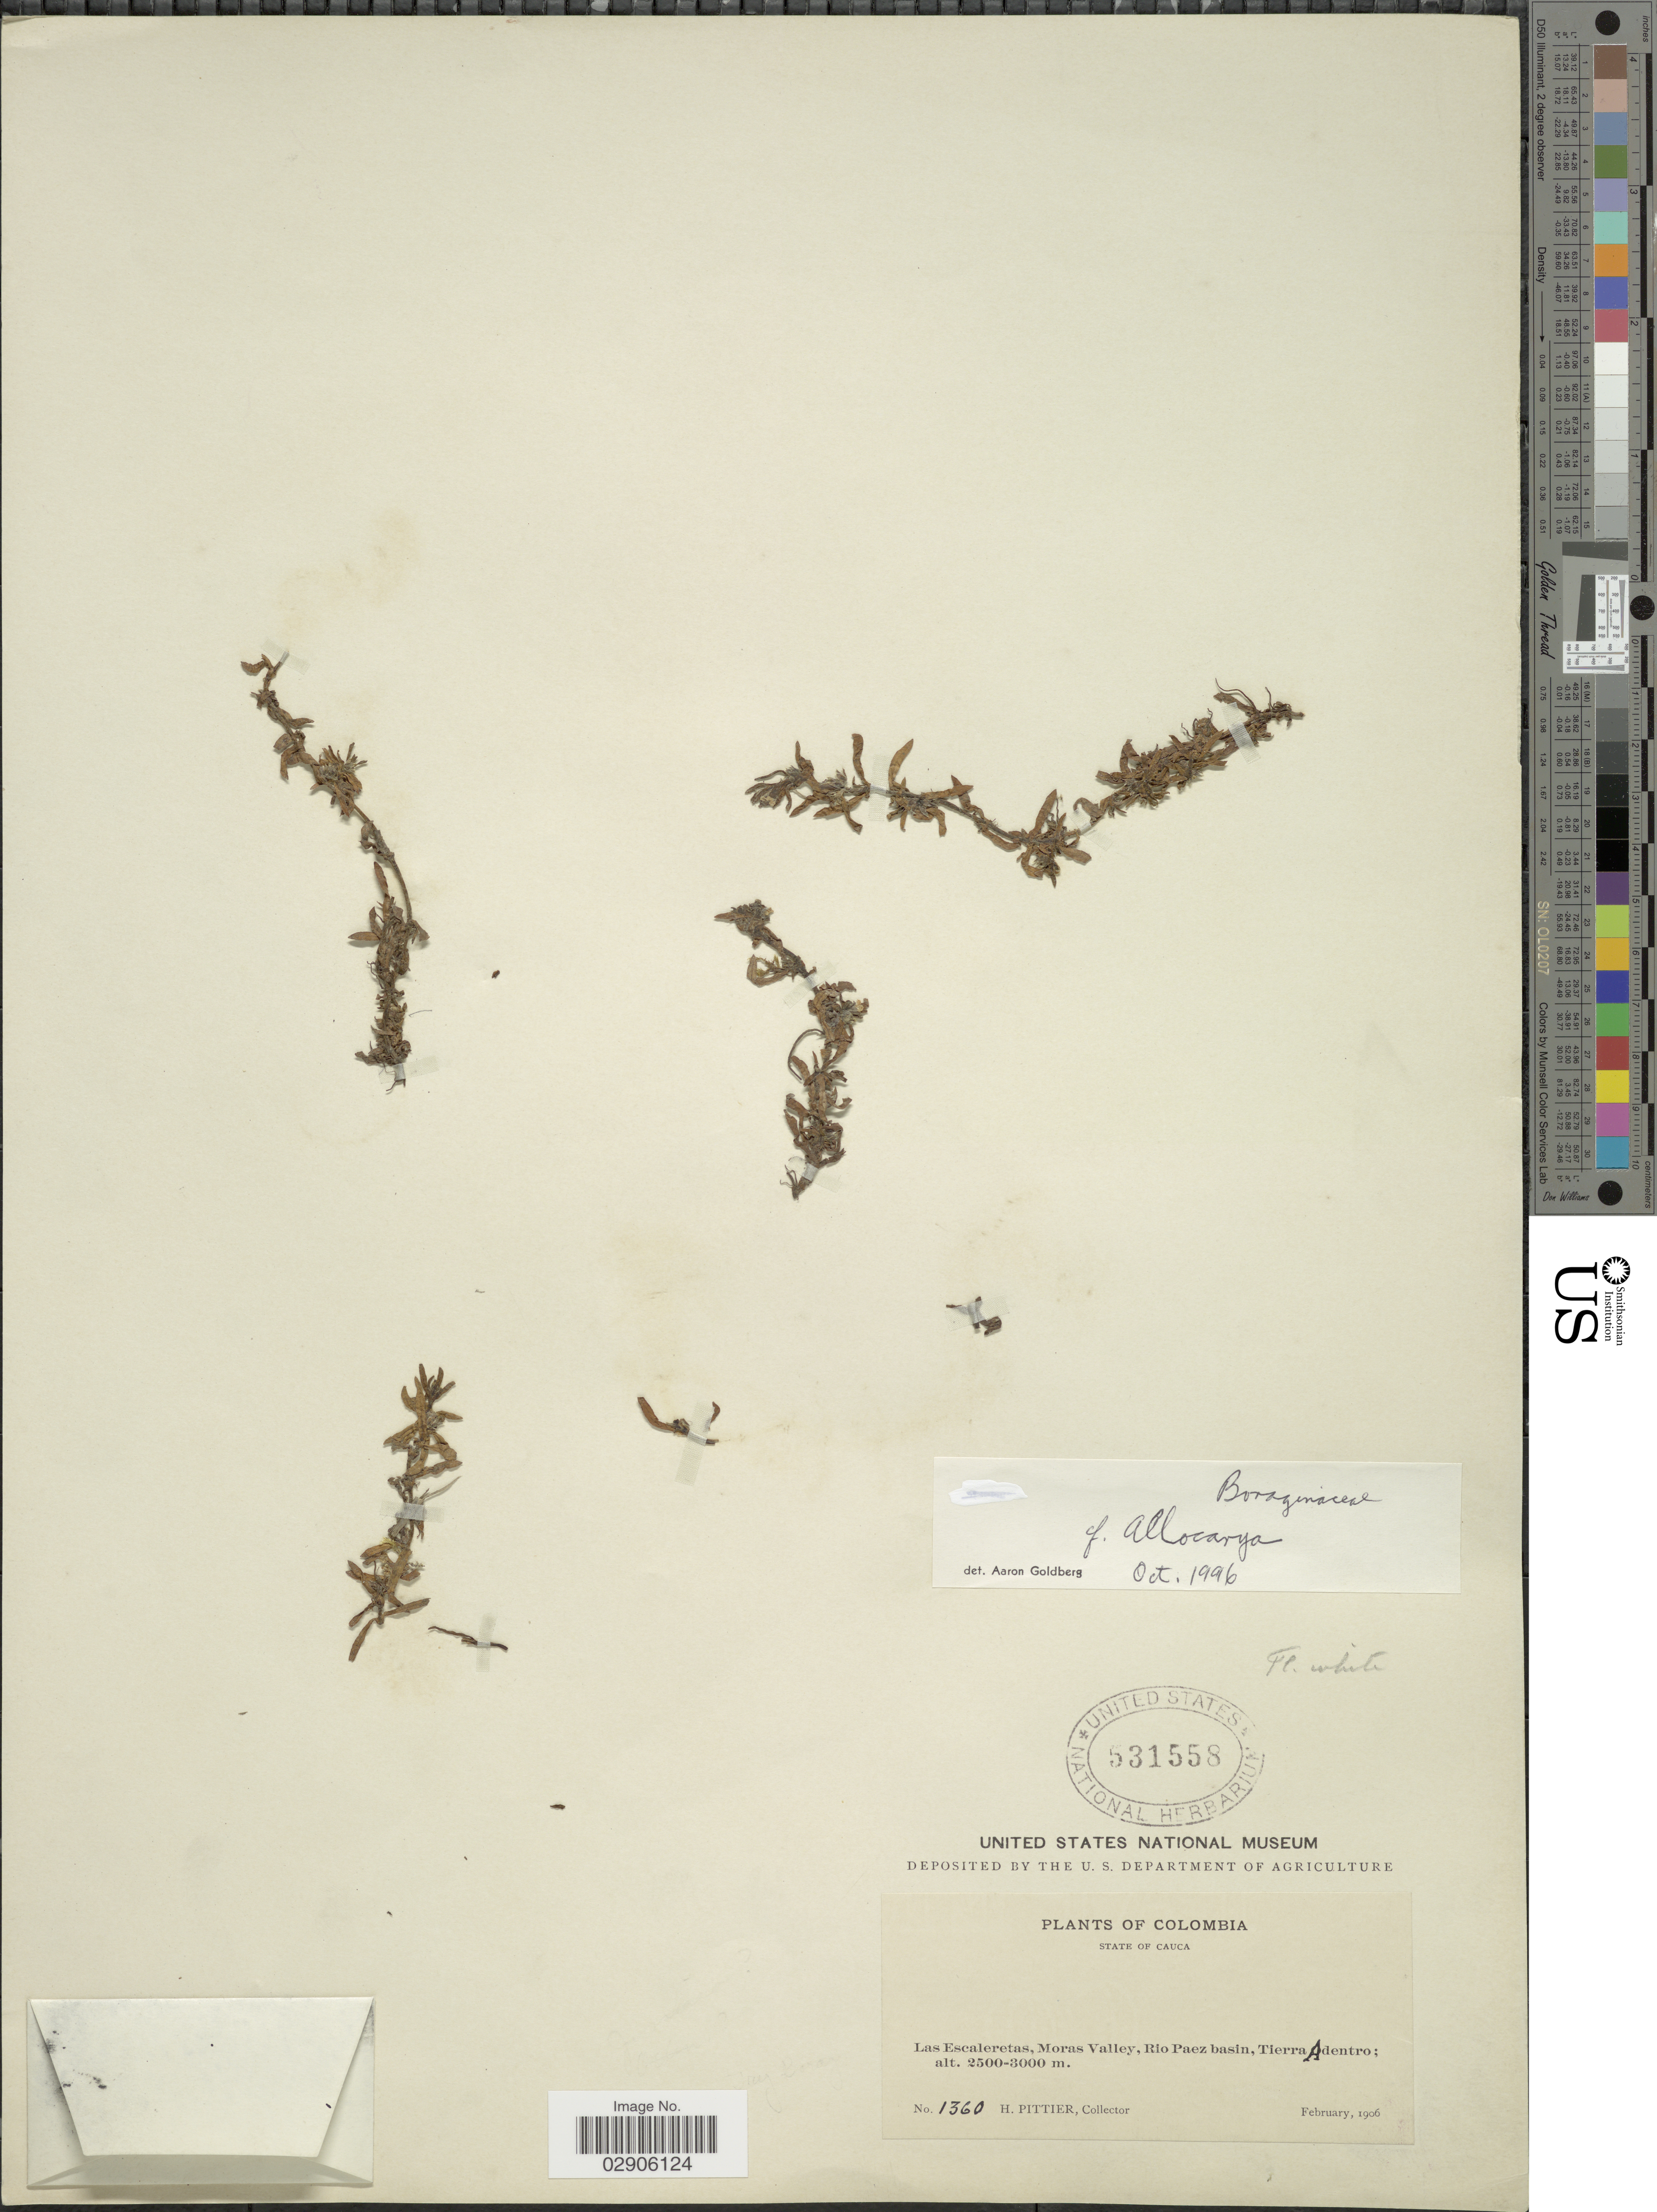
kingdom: Plantae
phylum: Tracheophyta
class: Magnoliopsida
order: Boraginales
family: Boraginaceae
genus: Plagiobothrys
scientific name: Plagiobothrys sp.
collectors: H. F. Pittier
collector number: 1360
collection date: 1906-02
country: Colombia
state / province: Cauca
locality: State of Cauca, Las Escaleretas, Moras Valley, Rio Paez basin, Tierra Adentro.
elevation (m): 2500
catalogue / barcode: US 531558